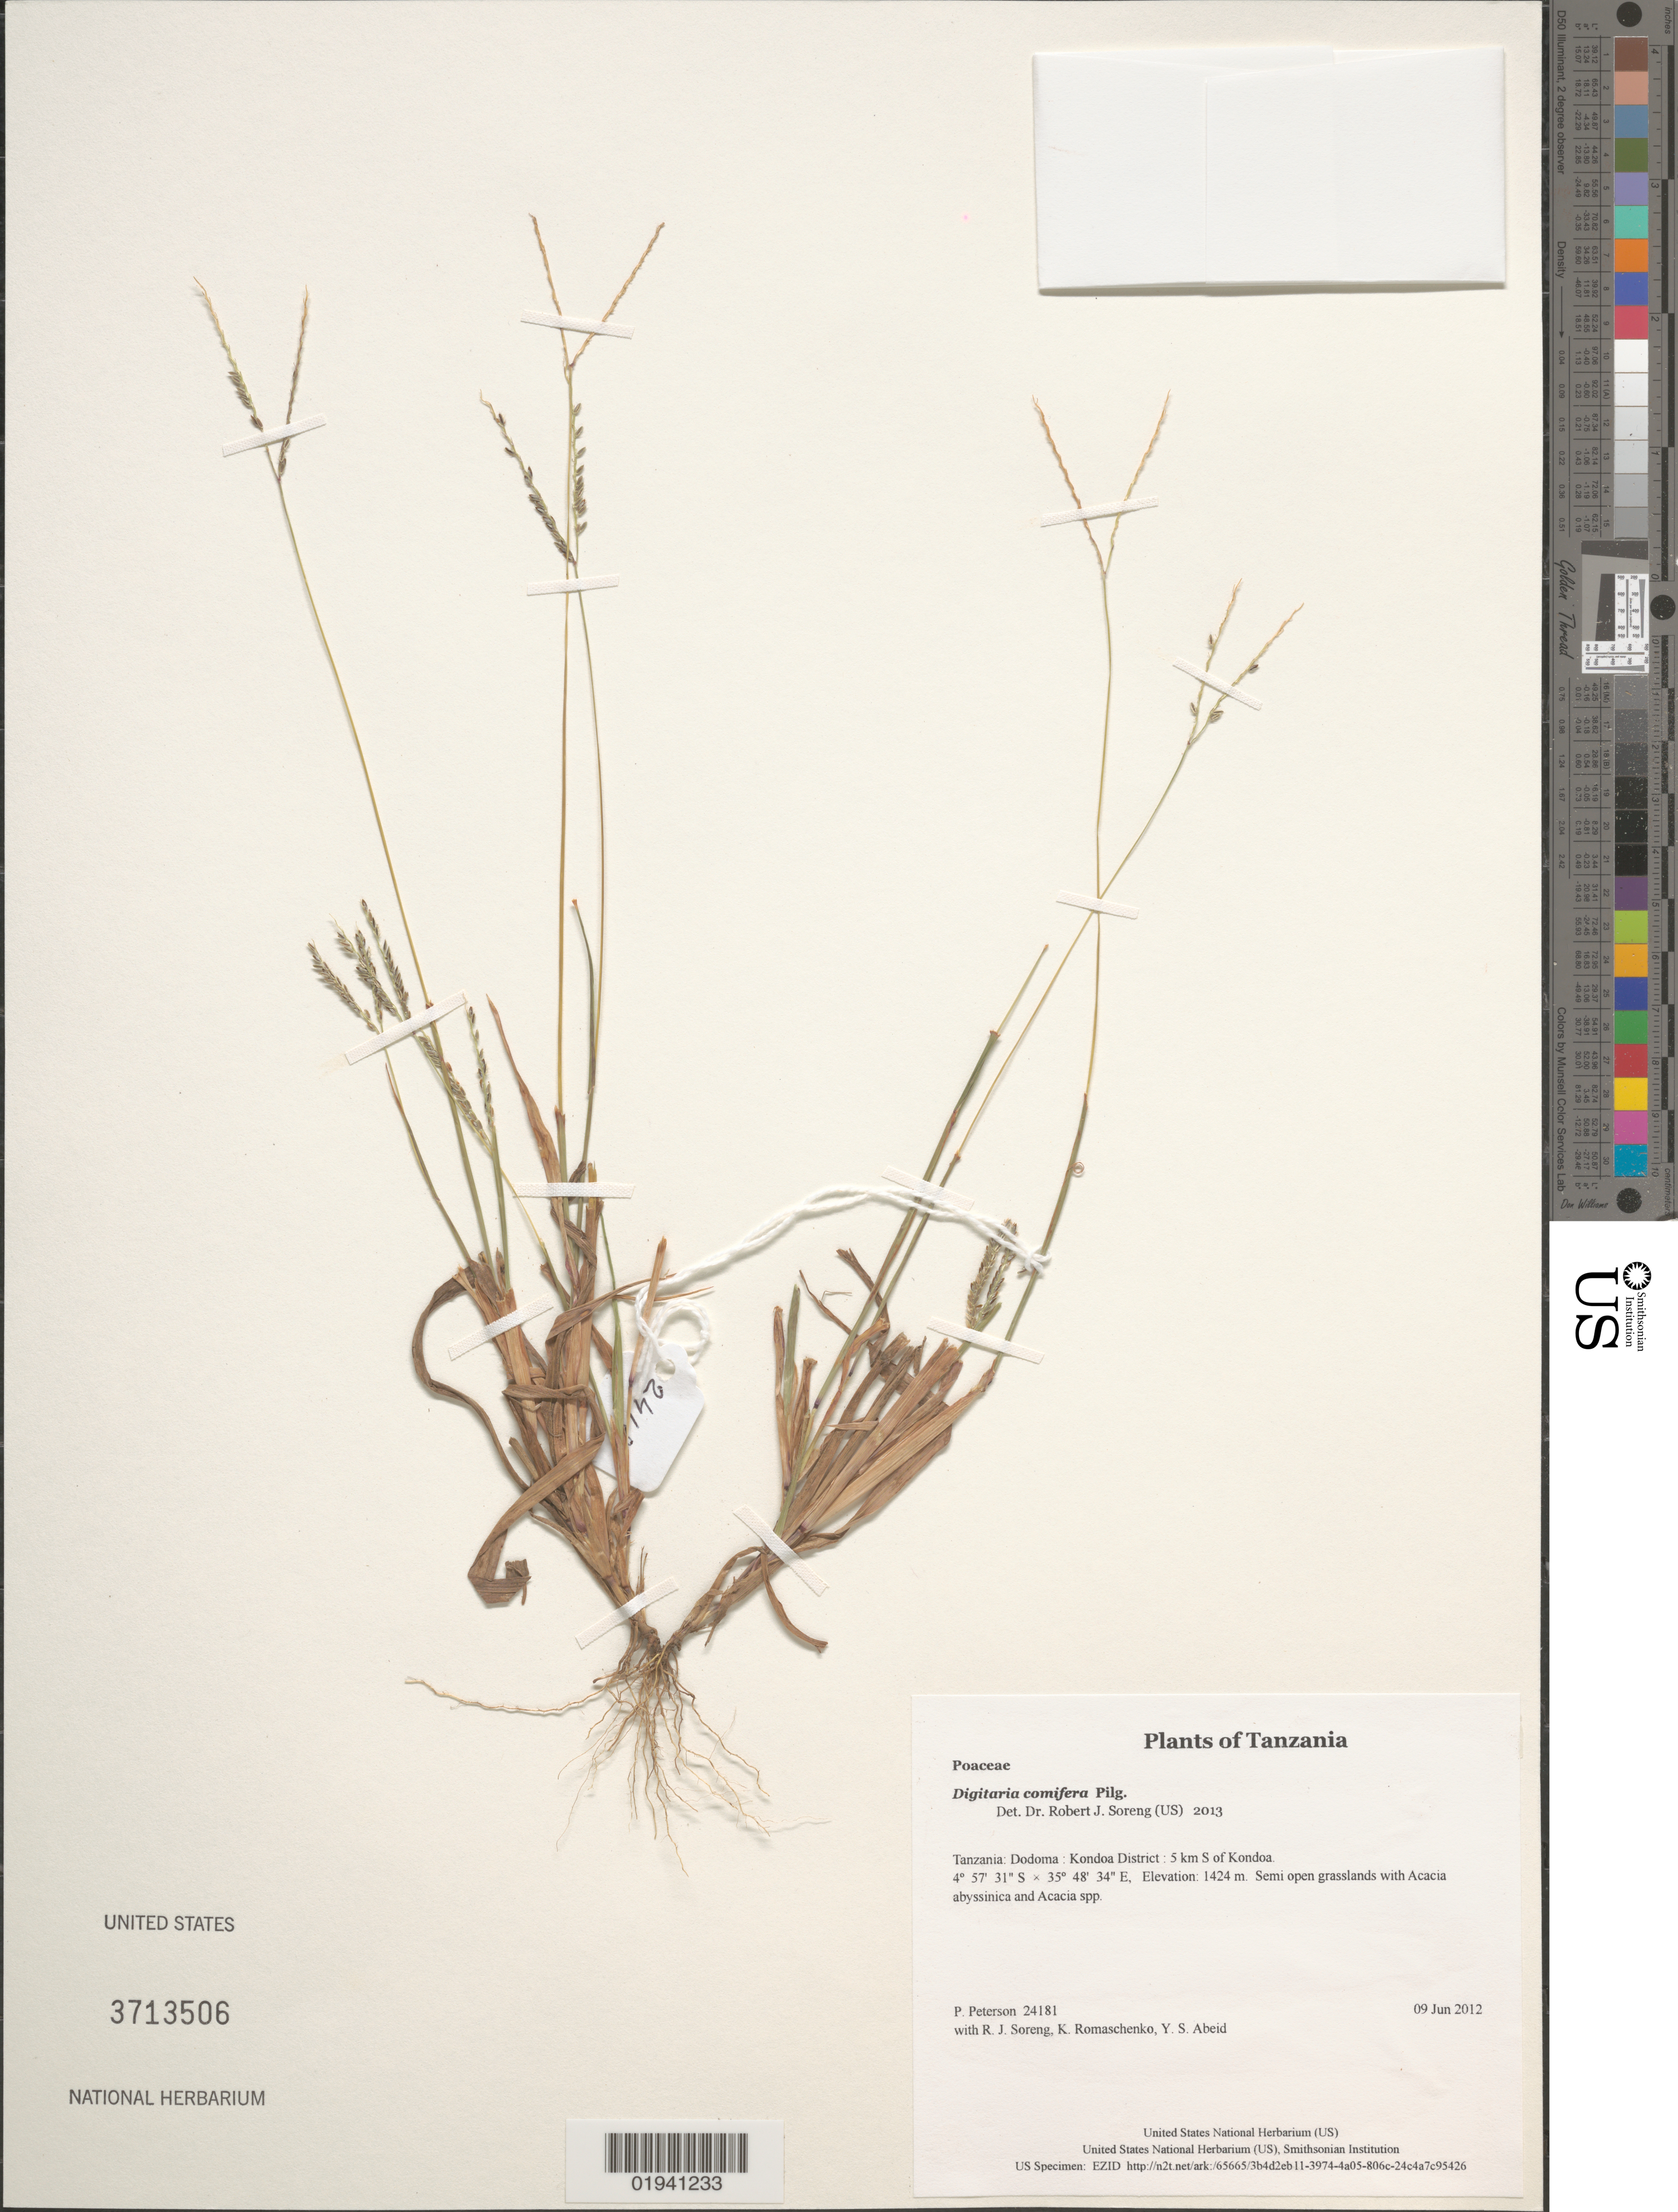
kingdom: Plantae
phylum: Tracheophyta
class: Liliopsida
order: Poales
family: Poaceae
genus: Digitaria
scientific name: Digitaria comifera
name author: Pilg.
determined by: Soreng, Robert J., Research Associate (BOT), Smithsonian Institution - National Museum of Natural History (UNITED STATES)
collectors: P. M. Peterson, R. J. Soreng, K. Romaschenko & Y. Abeid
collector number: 24181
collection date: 2012-06-09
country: Tanzania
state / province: Dodoma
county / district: Kondoa District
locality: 5 km S of Kondoa.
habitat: Semi open grasslands with Acacia abyssinica and Acacia spp.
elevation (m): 1424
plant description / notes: Tissue sample 24181.01 depleted before it could be imported into EMu (4 Jun 2018). No Biorepository ID was ever assigned.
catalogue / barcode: US 3713506